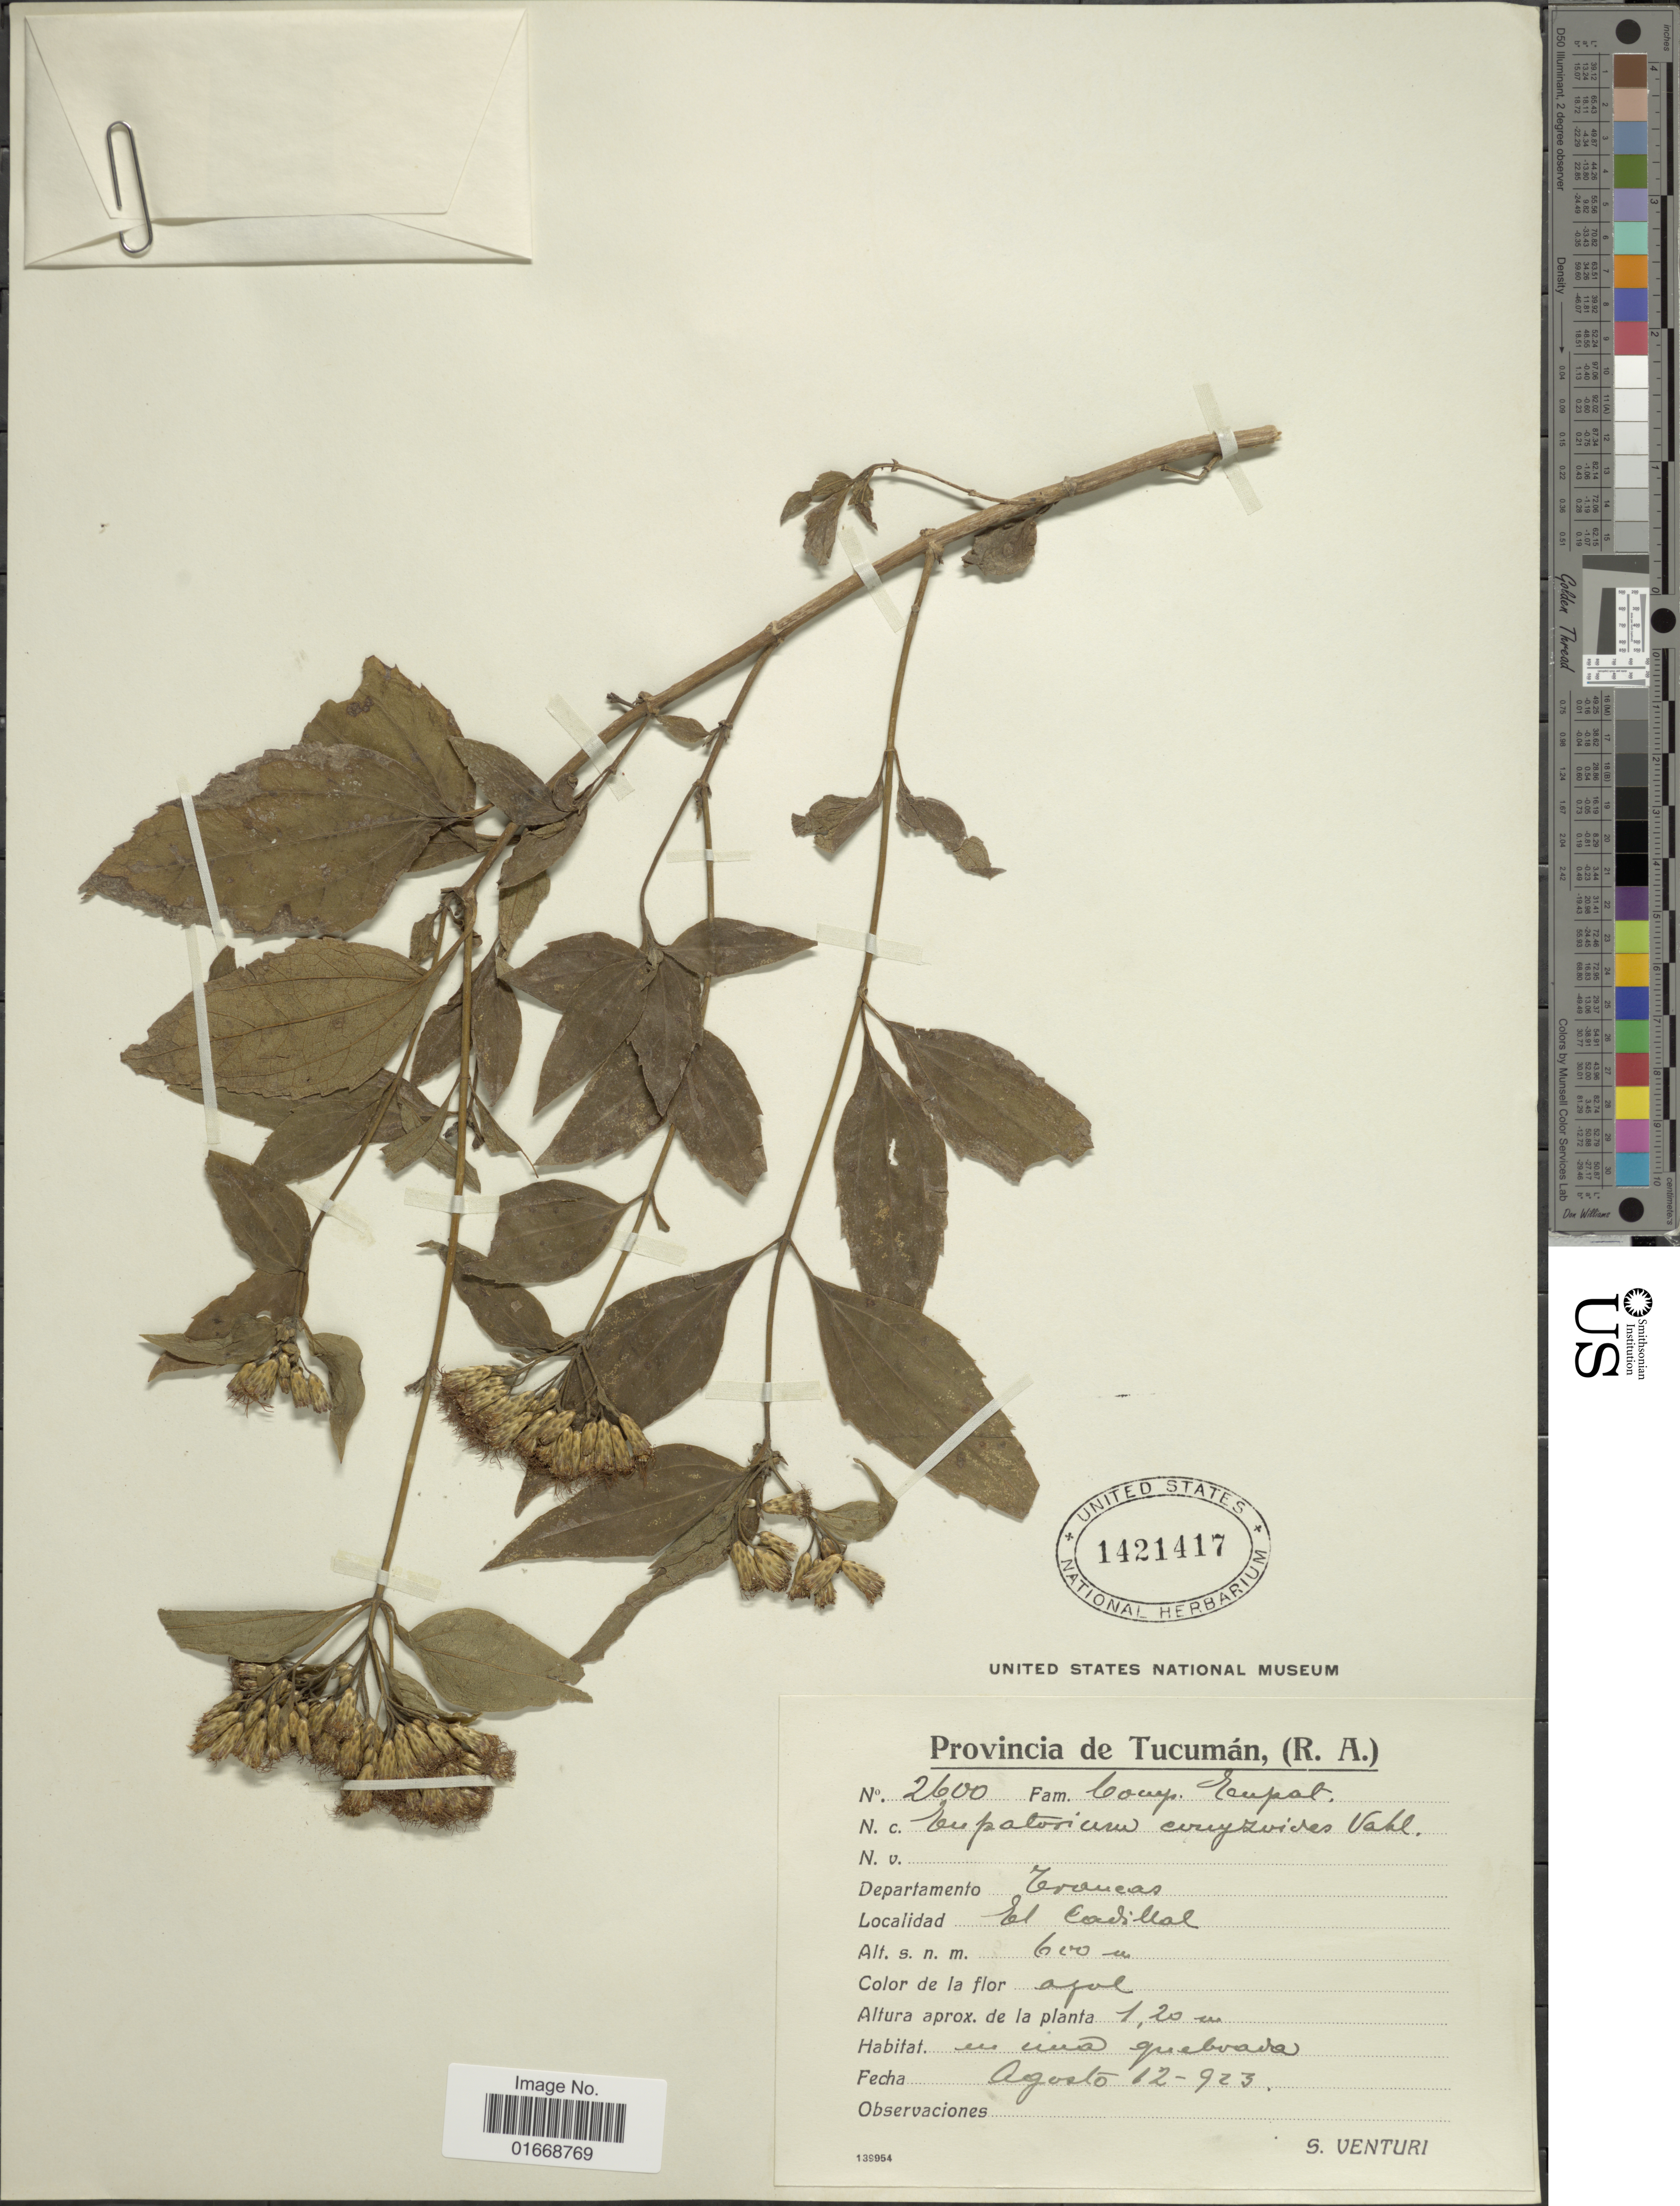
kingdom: Plantae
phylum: Tracheophyta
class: Magnoliopsida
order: Asterales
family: Asteraceae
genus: Chromolaena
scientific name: Chromolaena jujuiensis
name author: (Hieron.) R.M. King & H. Rob.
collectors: S. Venturi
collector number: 2600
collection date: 1923-08-12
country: Argentina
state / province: Tucumán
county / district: Trancas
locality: El Cadillal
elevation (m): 600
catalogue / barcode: US 1421417